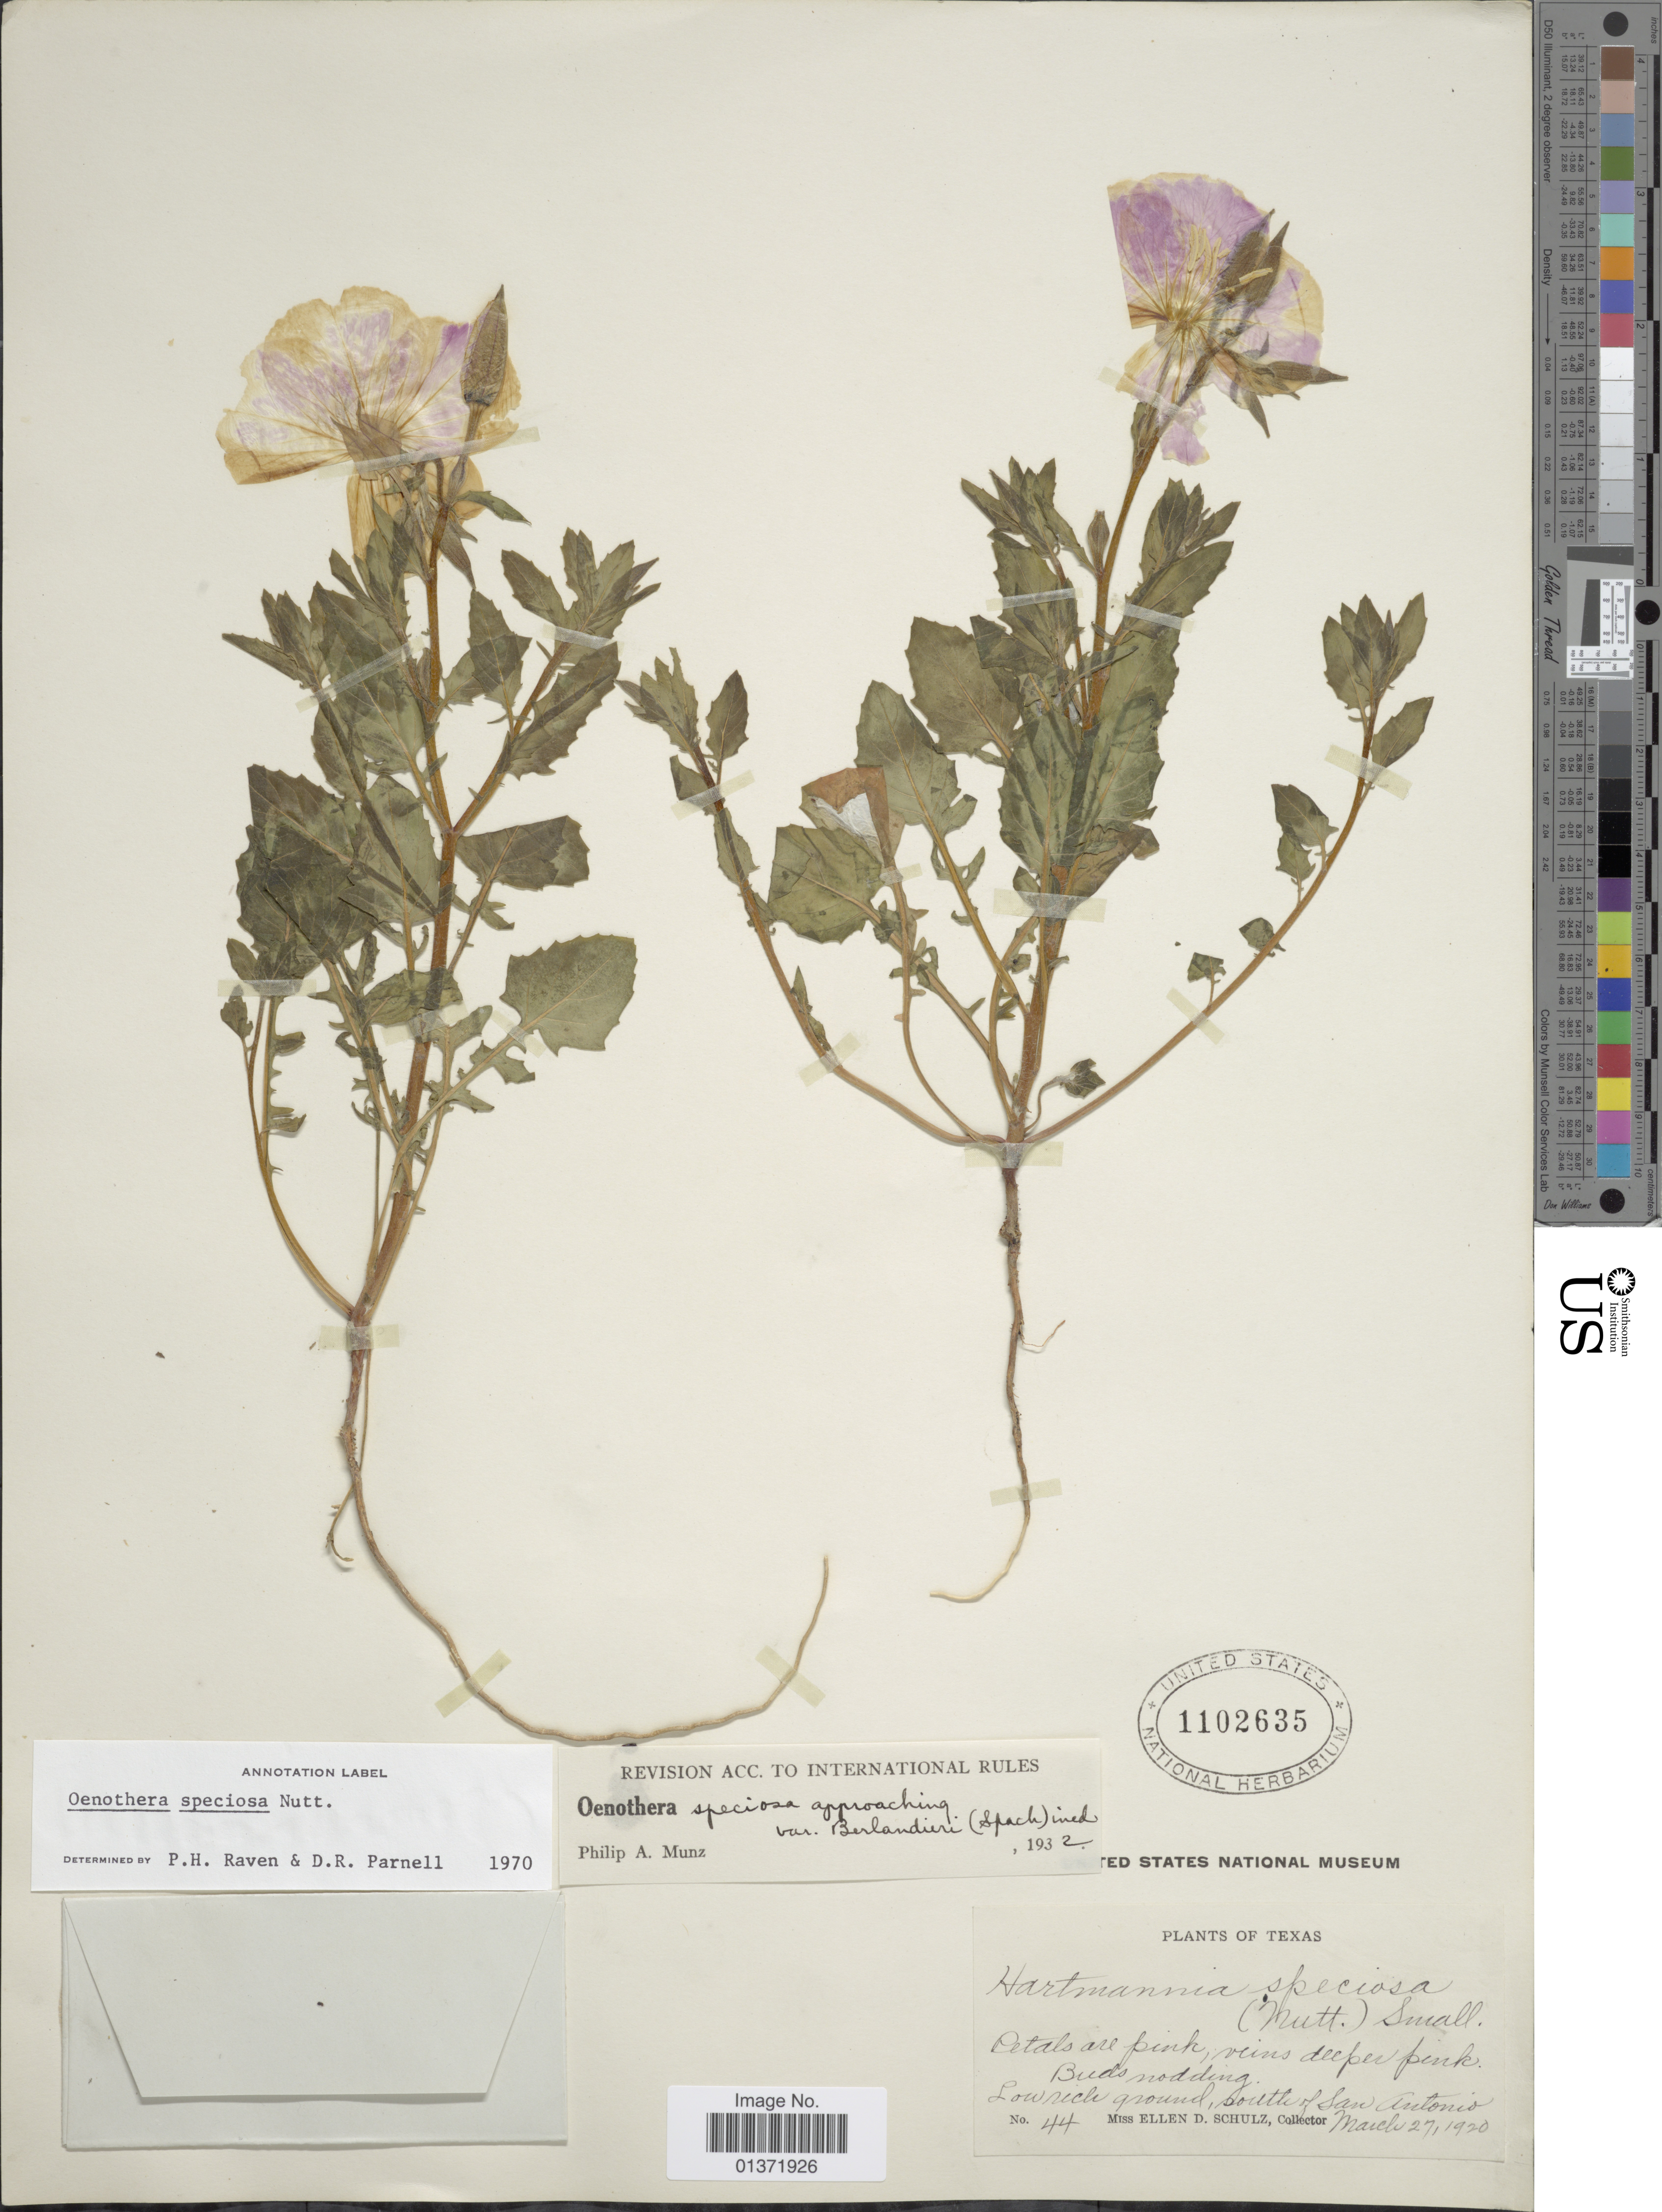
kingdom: Plantae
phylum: Tracheophyta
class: Magnoliopsida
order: Myrtales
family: Onagraceae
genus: Oenothera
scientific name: Oenothera speciosa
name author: Nutt.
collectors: E. D. Schulz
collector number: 44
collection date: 1920-03-27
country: United States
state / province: Texas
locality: South of San Antonio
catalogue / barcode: US 1102635